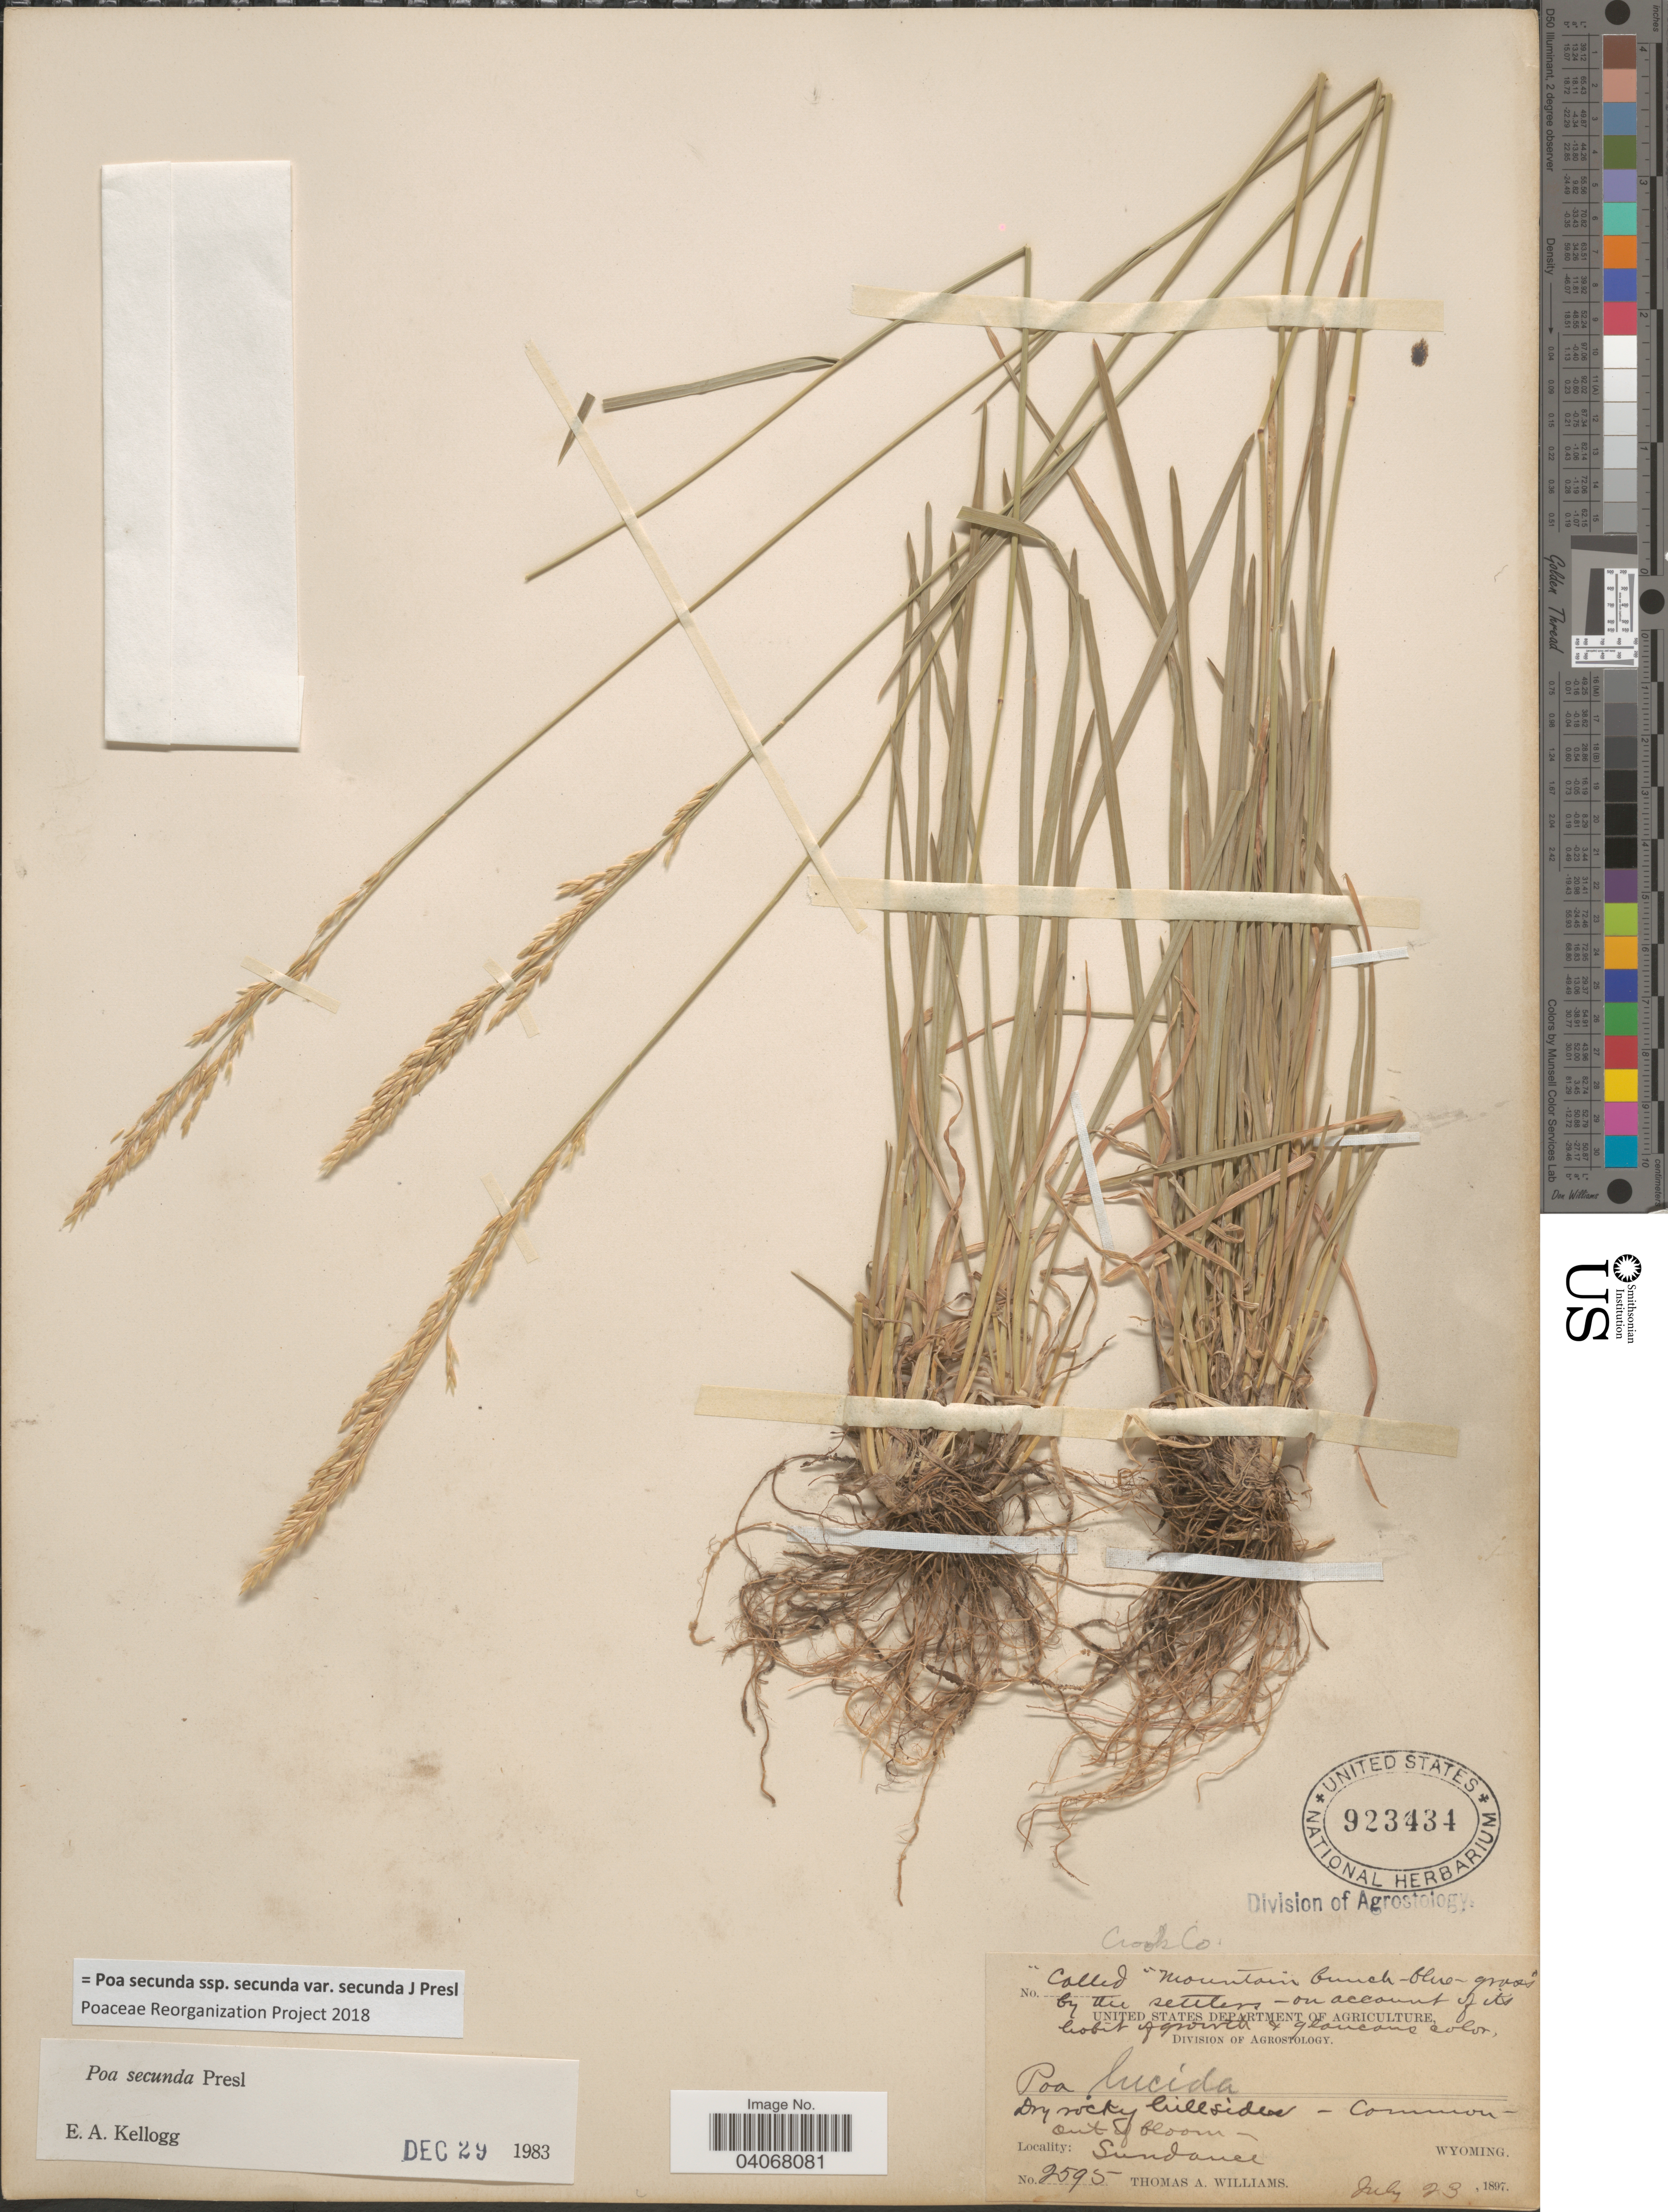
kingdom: Plantae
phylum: Tracheophyta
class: Liliopsida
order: Poales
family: Poaceae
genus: Poa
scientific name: Poa secunda subsp. secunda var. secunda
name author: J. Presl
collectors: T. A. Williams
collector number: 2595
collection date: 1897-07-23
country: United States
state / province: Wyoming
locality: Sundance. Crook Co.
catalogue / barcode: US 923434